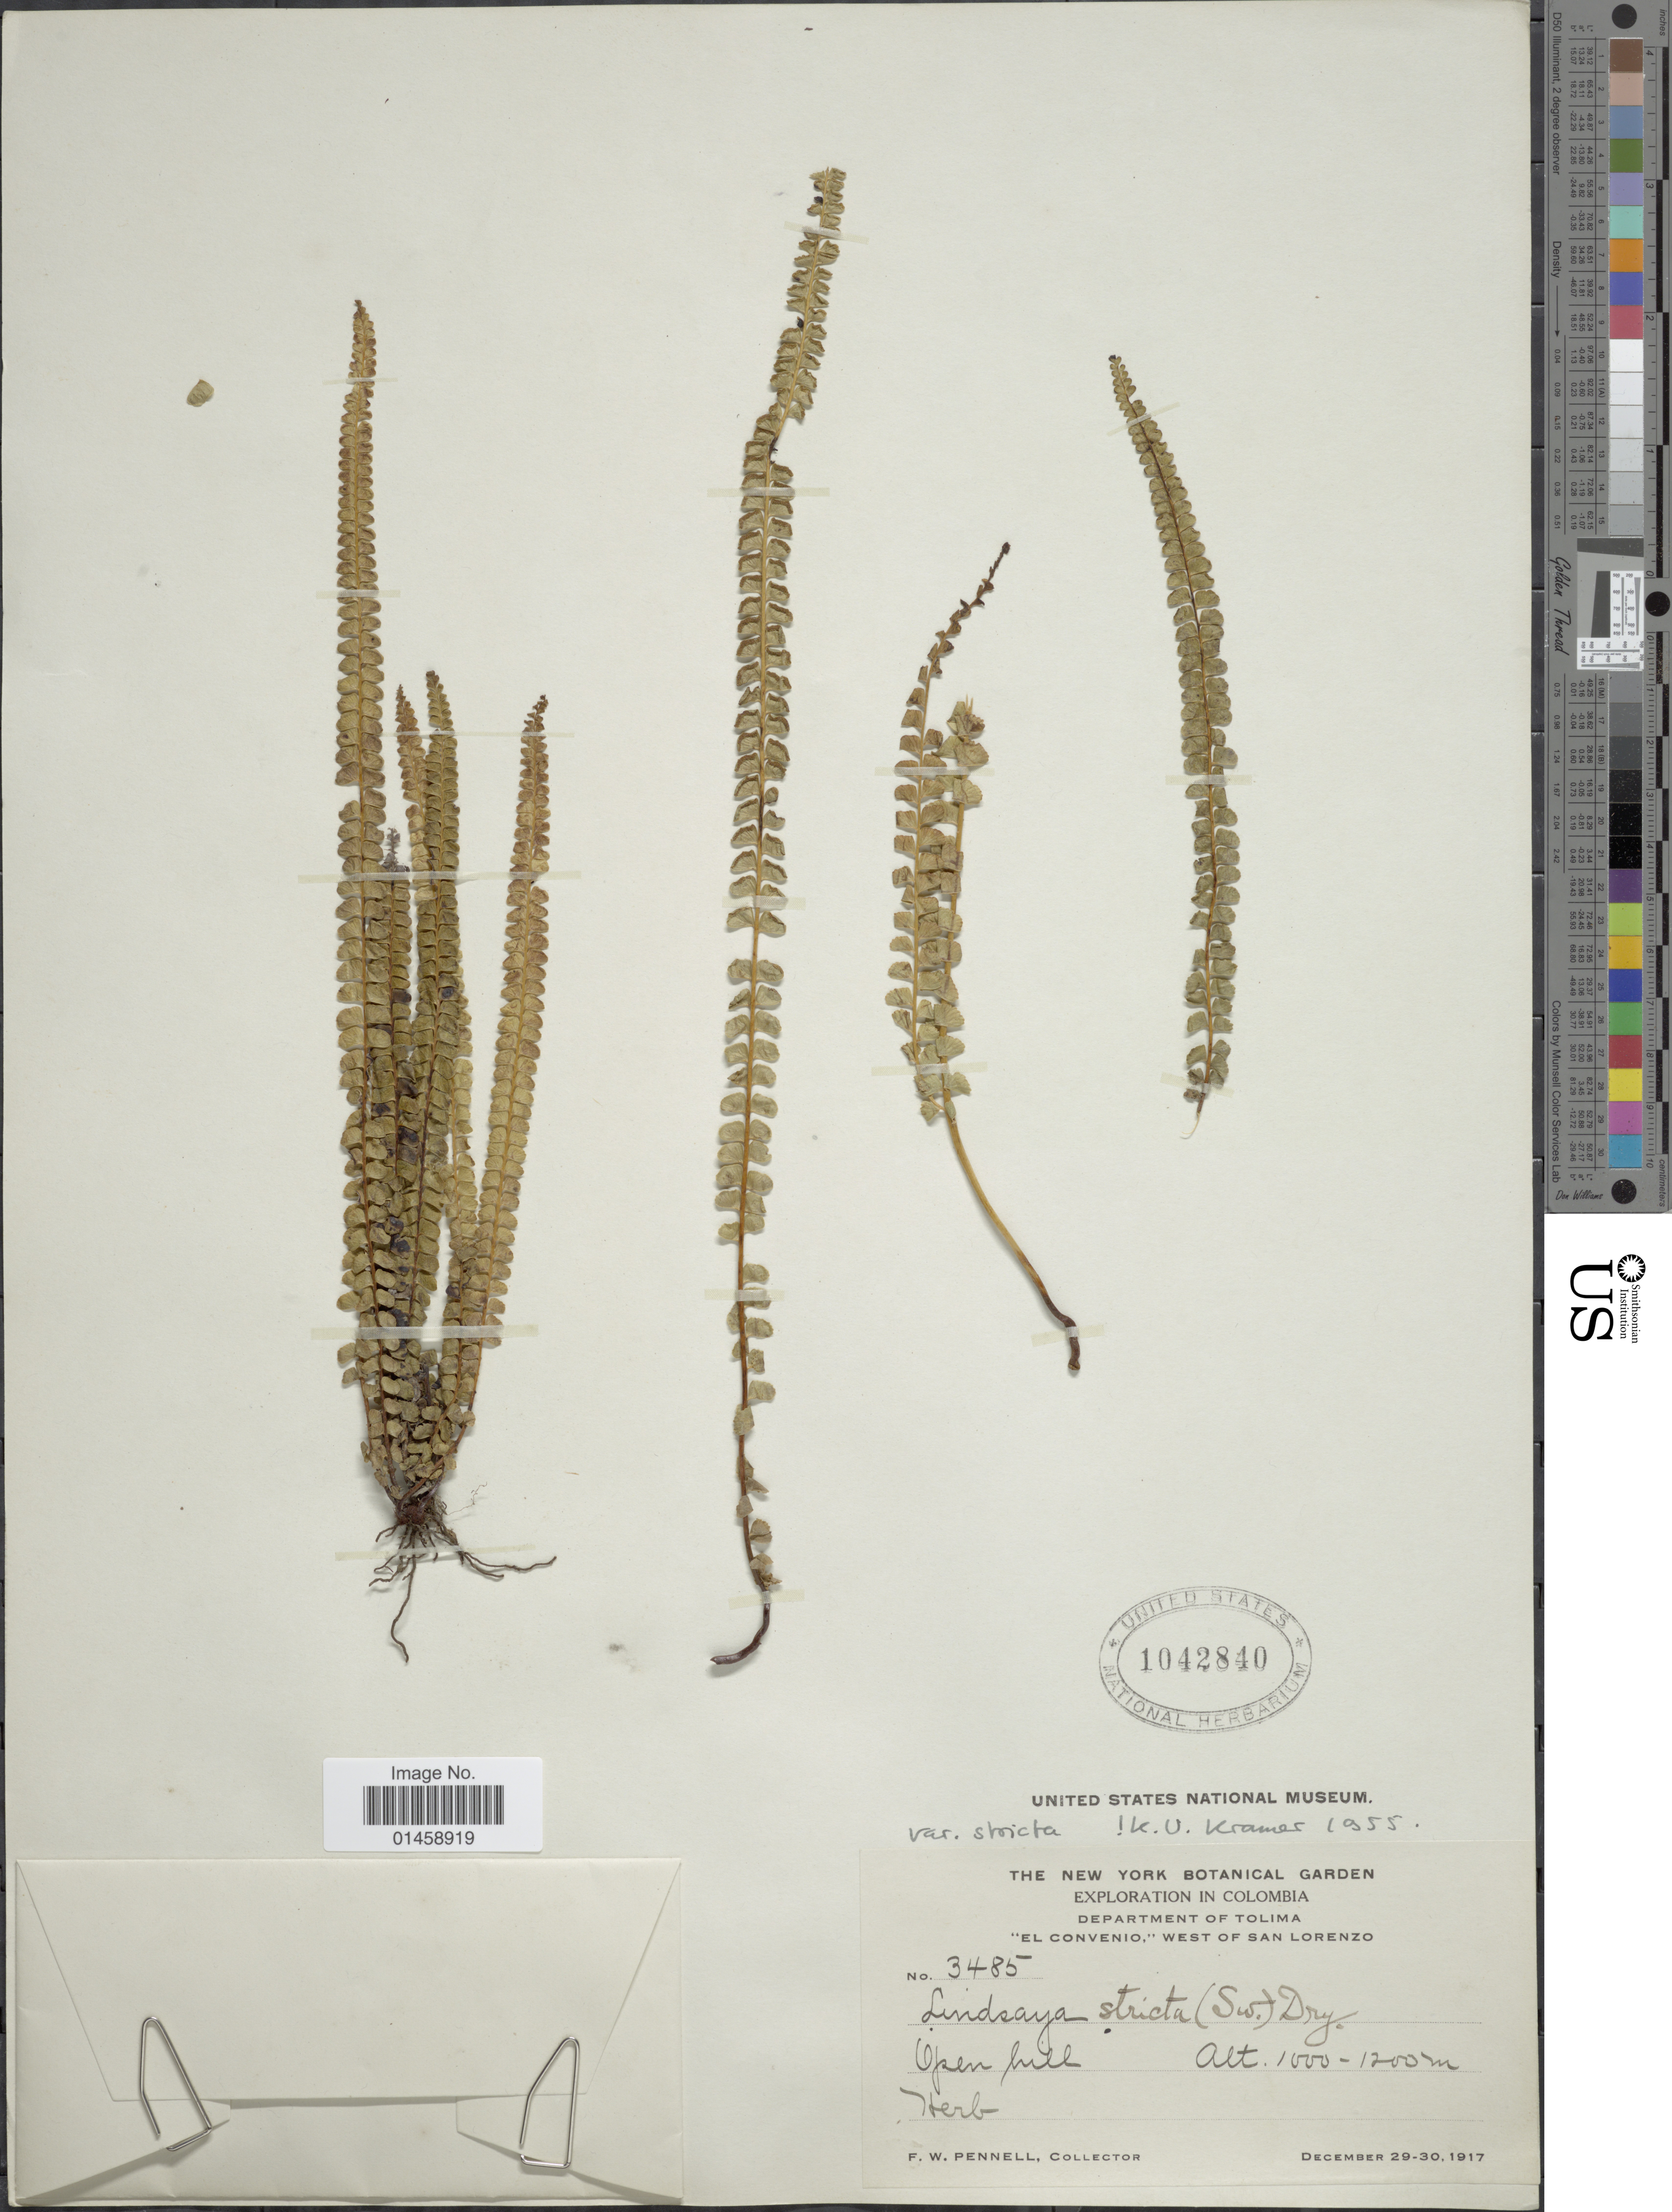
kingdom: Plantae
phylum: Tracheophyta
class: Polypodiopsida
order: Polypodiales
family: Lindsaeaceae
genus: Lindsaea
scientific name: Lindsaea stricta var. stricta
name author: (Sw.) Dryand.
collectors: F. W. Pennell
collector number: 3485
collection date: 1917-12-29/1917-12-30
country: Colombia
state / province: Tolima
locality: El Convenio, West of San Lorenzo. Department of Tolima.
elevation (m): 1000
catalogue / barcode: US 1042840